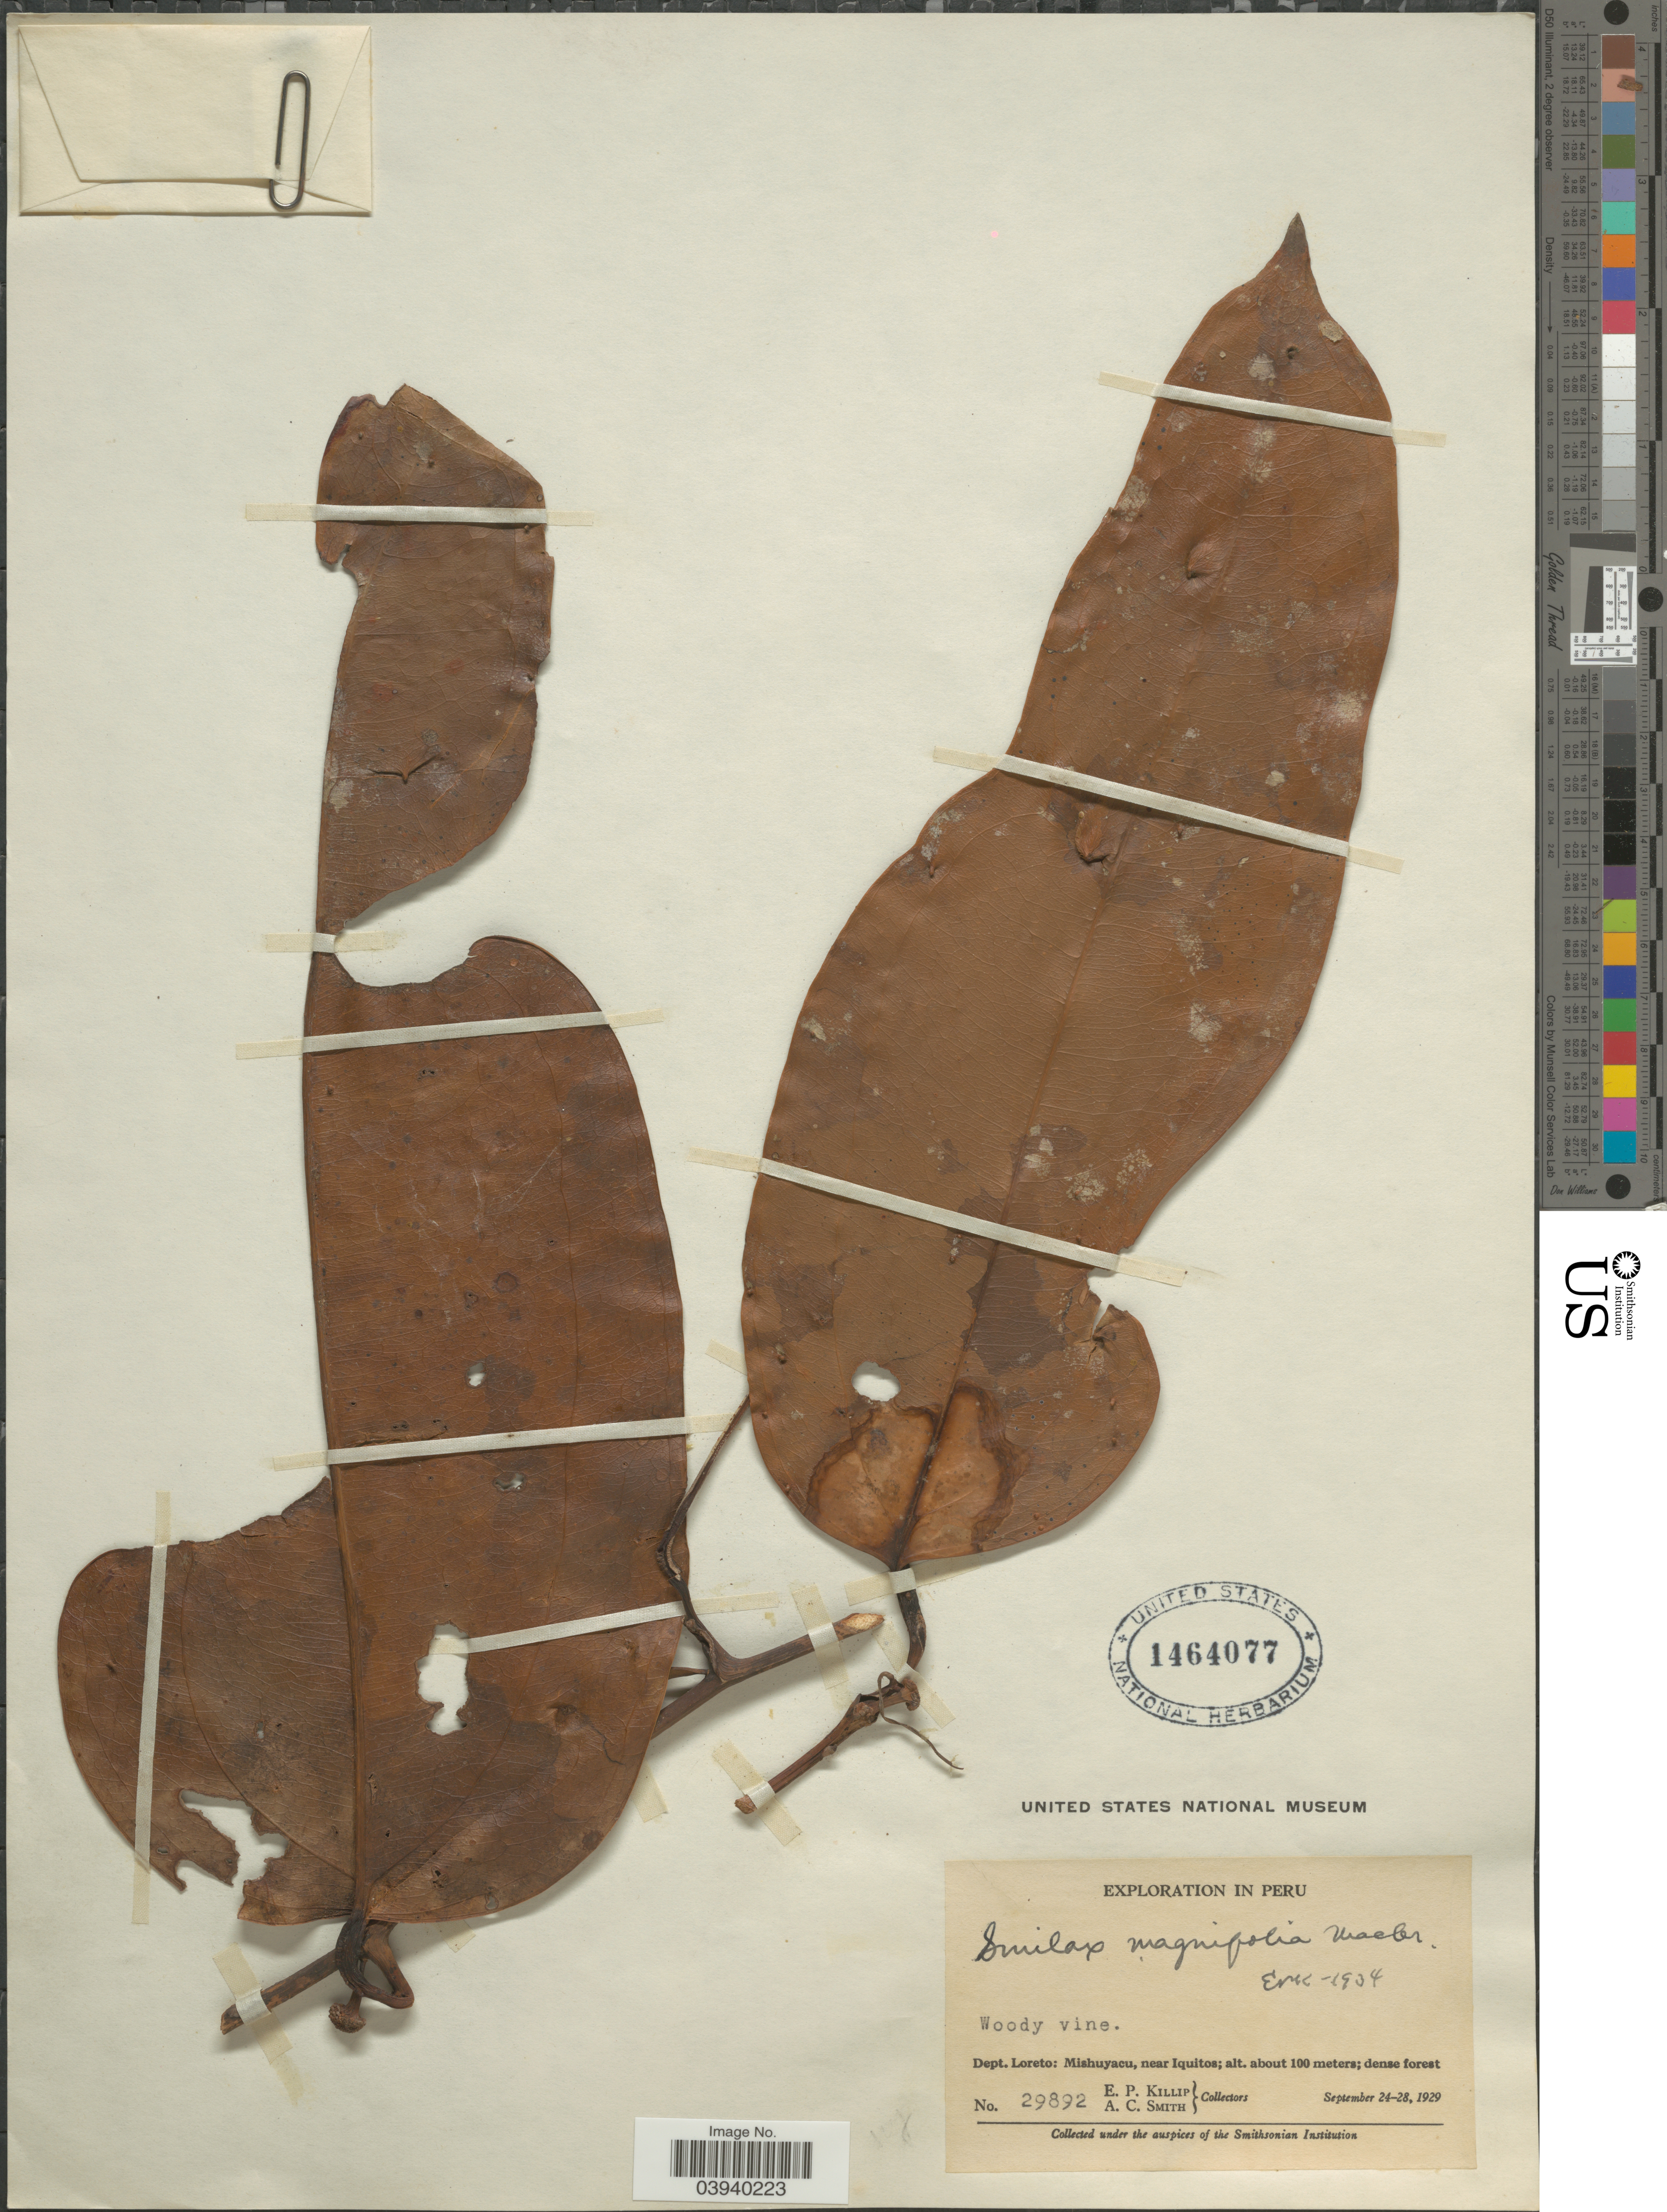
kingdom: Plantae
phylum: Tracheophyta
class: Liliopsida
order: Liliales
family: Smilacaceae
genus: Smilax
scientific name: Smilax magnifolia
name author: J.F. Macbr.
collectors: E. P. Killip & A. C. Smith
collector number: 29892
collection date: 1929-09-24/1929-09-28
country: Peru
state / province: Loreto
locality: Dept. Loreto: Mishuyacu, near Iquitos.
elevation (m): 100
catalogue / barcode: US 1464077